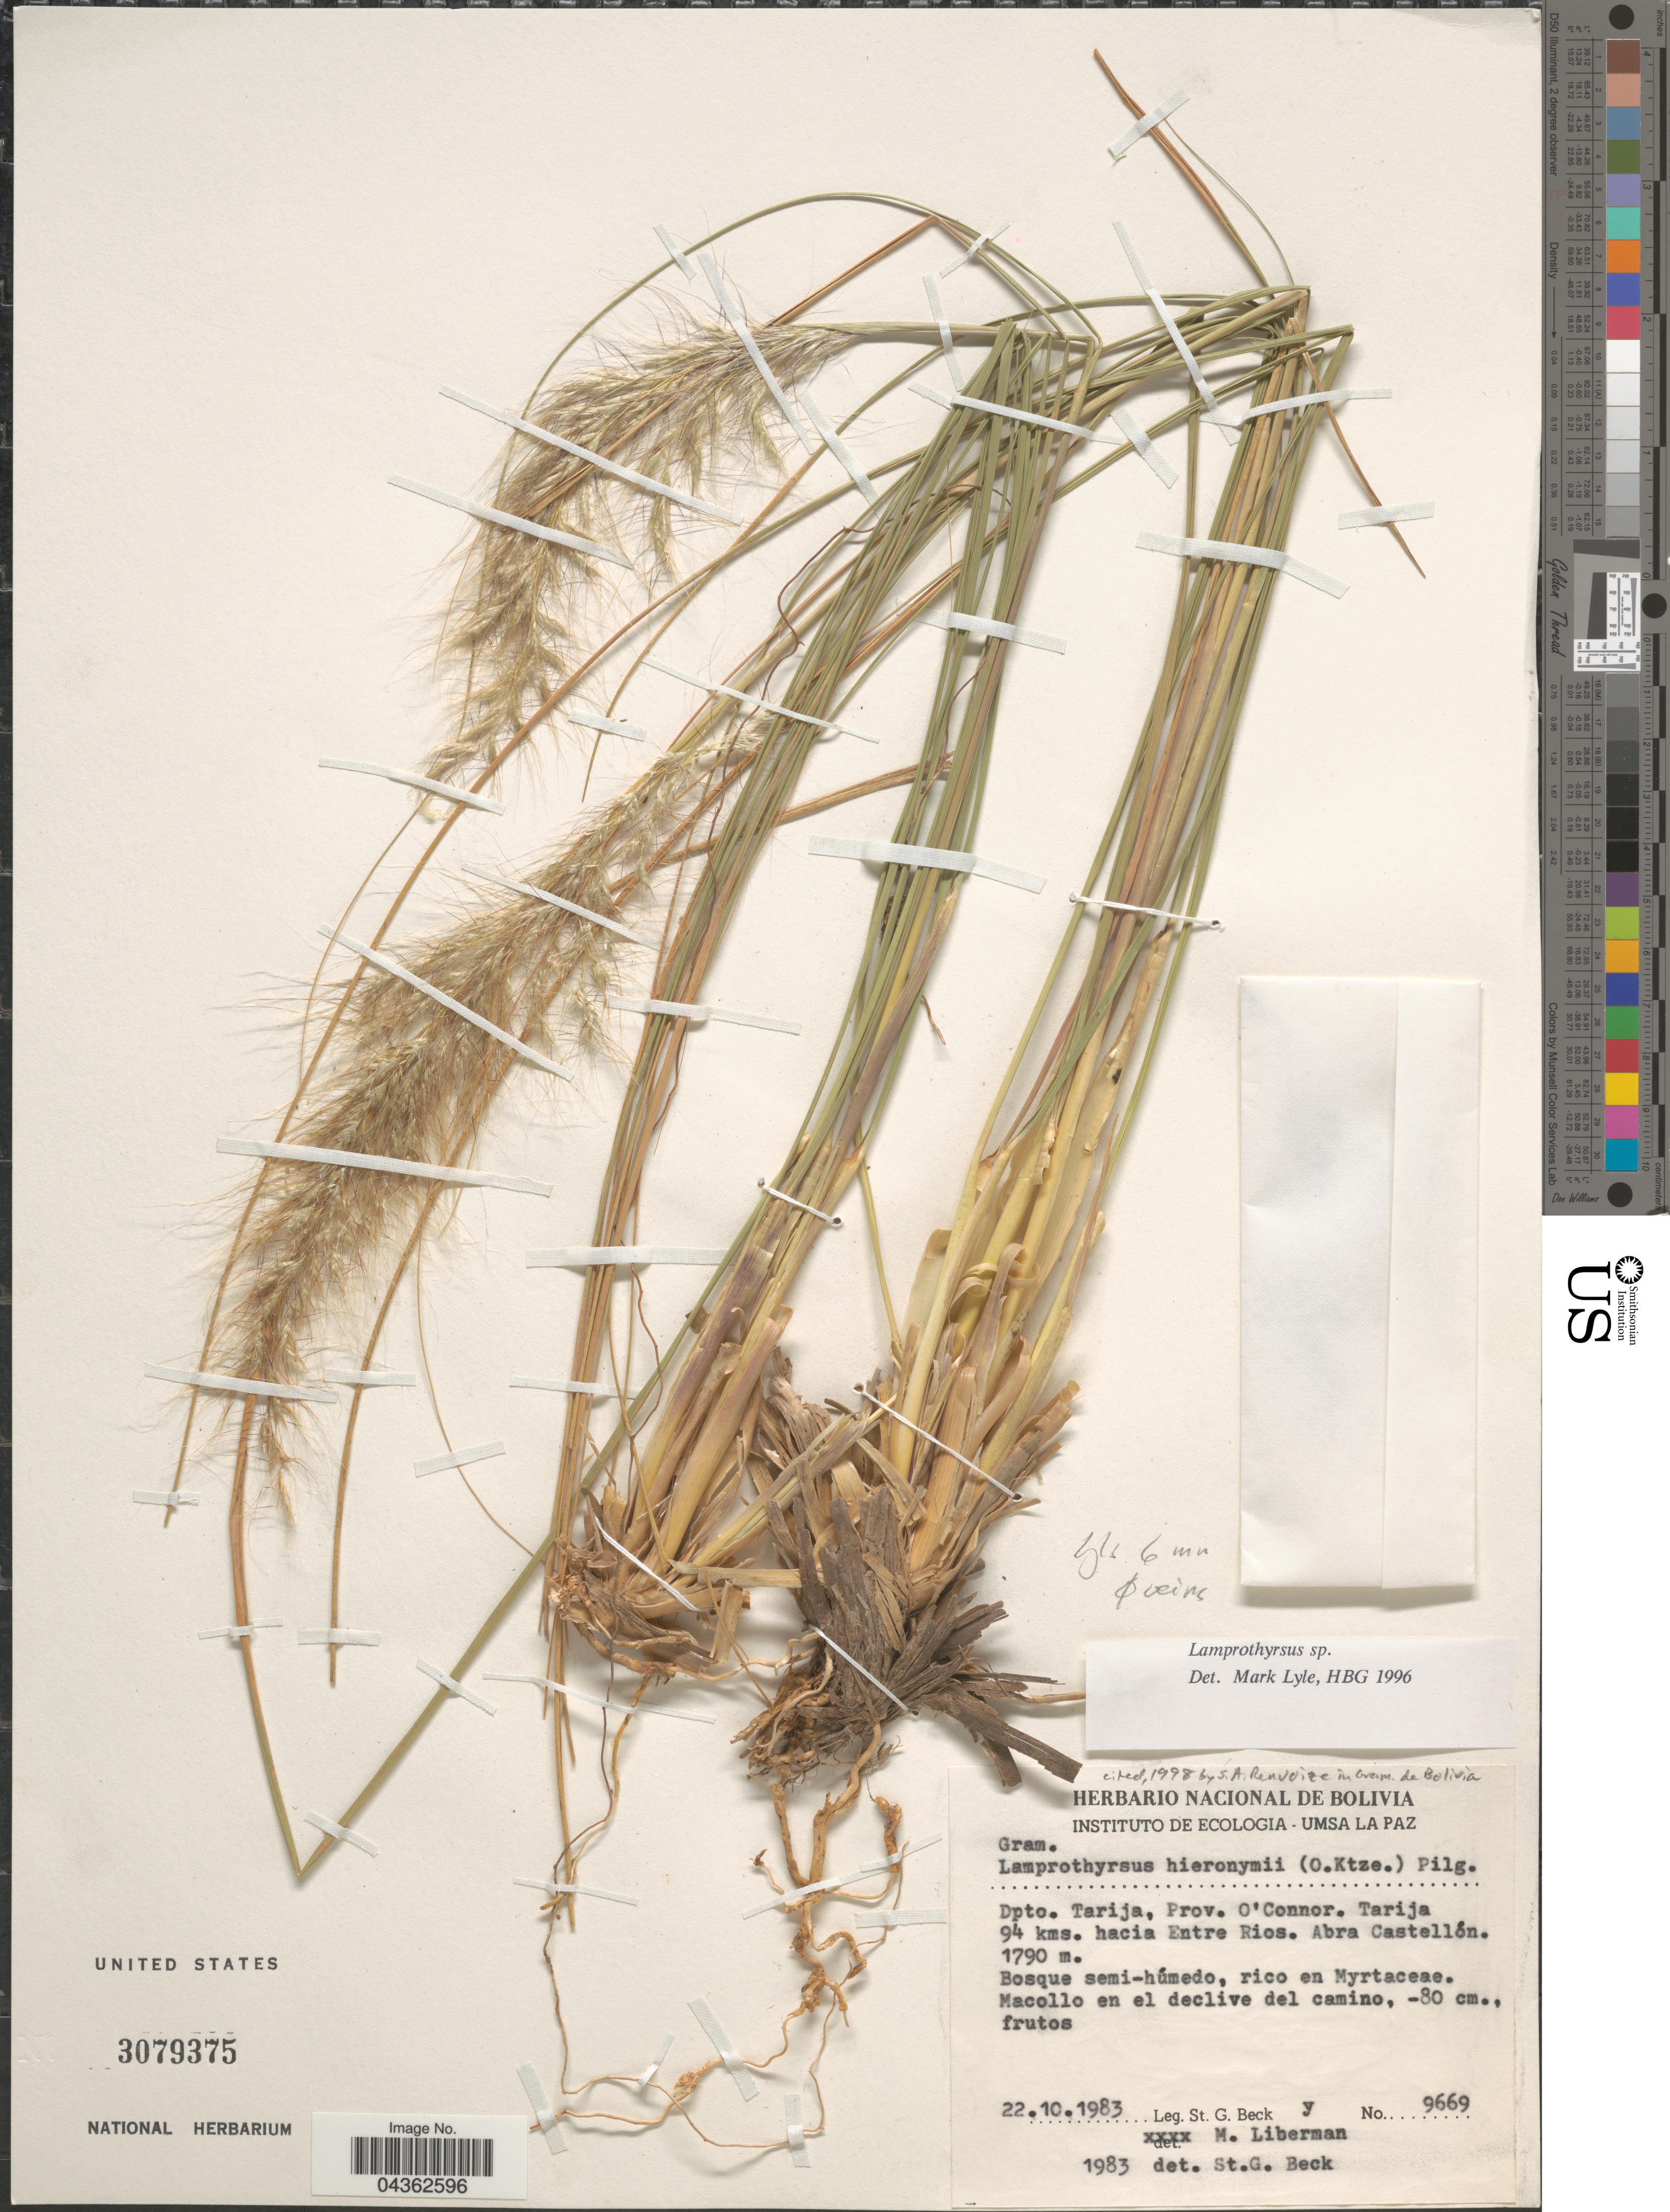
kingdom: Plantae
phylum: Tracheophyta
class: Liliopsida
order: Poales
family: Poaceae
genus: Cortaderia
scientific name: Cortaderia hieronymi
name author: (Kuntze) H.P. Linder & N.P. Barker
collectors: S. G. Beck & M. Liberman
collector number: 9669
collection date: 1983-10-22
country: Bolivia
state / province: Tarija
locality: Dpto. Tarija, Prov. O'Conner. Tarija 94 kms. hacia Entre Rios. Abra Castellón.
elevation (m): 1790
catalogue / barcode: US 3079375